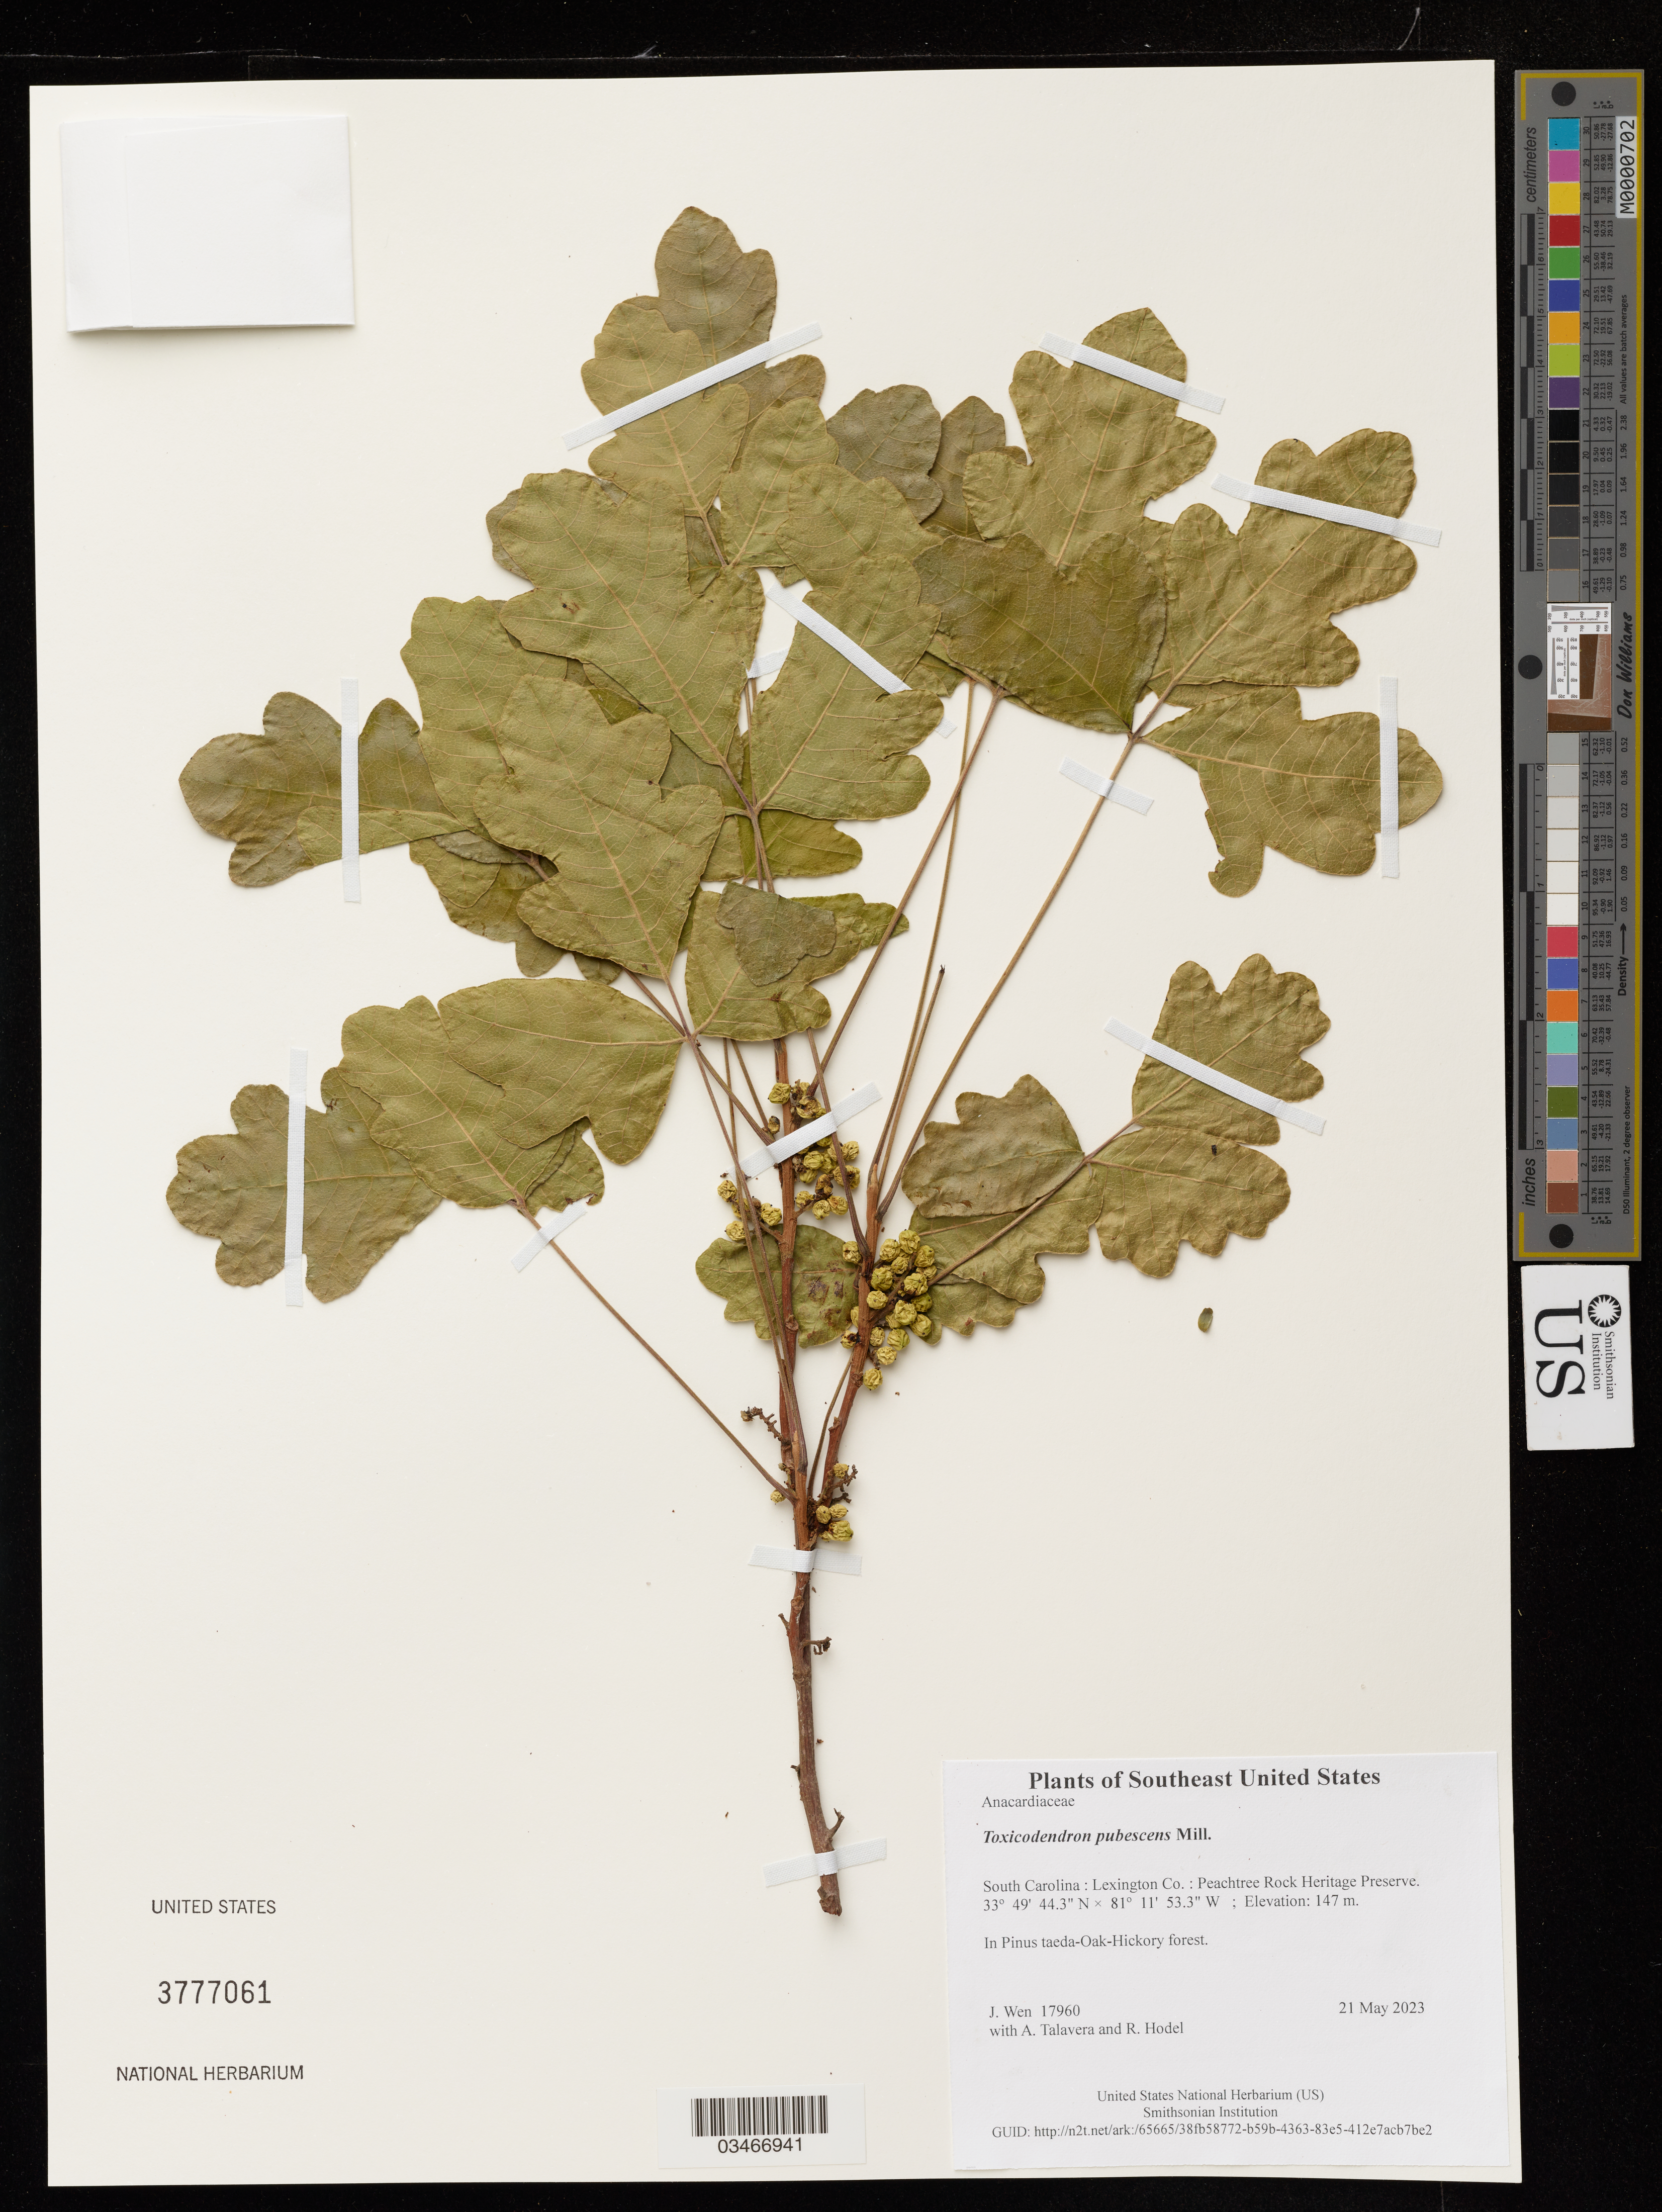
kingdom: Plantae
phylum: Tracheophyta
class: Magnoliopsida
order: Sapindales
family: Anacardiaceae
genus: Toxicodendron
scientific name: Toxicodendron pubescens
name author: Mill.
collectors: J. Wen, A. Talavera & R. Hodel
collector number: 17960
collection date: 2023-05-21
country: United States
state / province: South Carolina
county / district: Lexington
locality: Peachtree Rock Heritage Preserve.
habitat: In Pinus taeda-Oak-Hickory forest.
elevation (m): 147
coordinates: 33 49.739 N, 81 11.888 W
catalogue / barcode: US 3777061